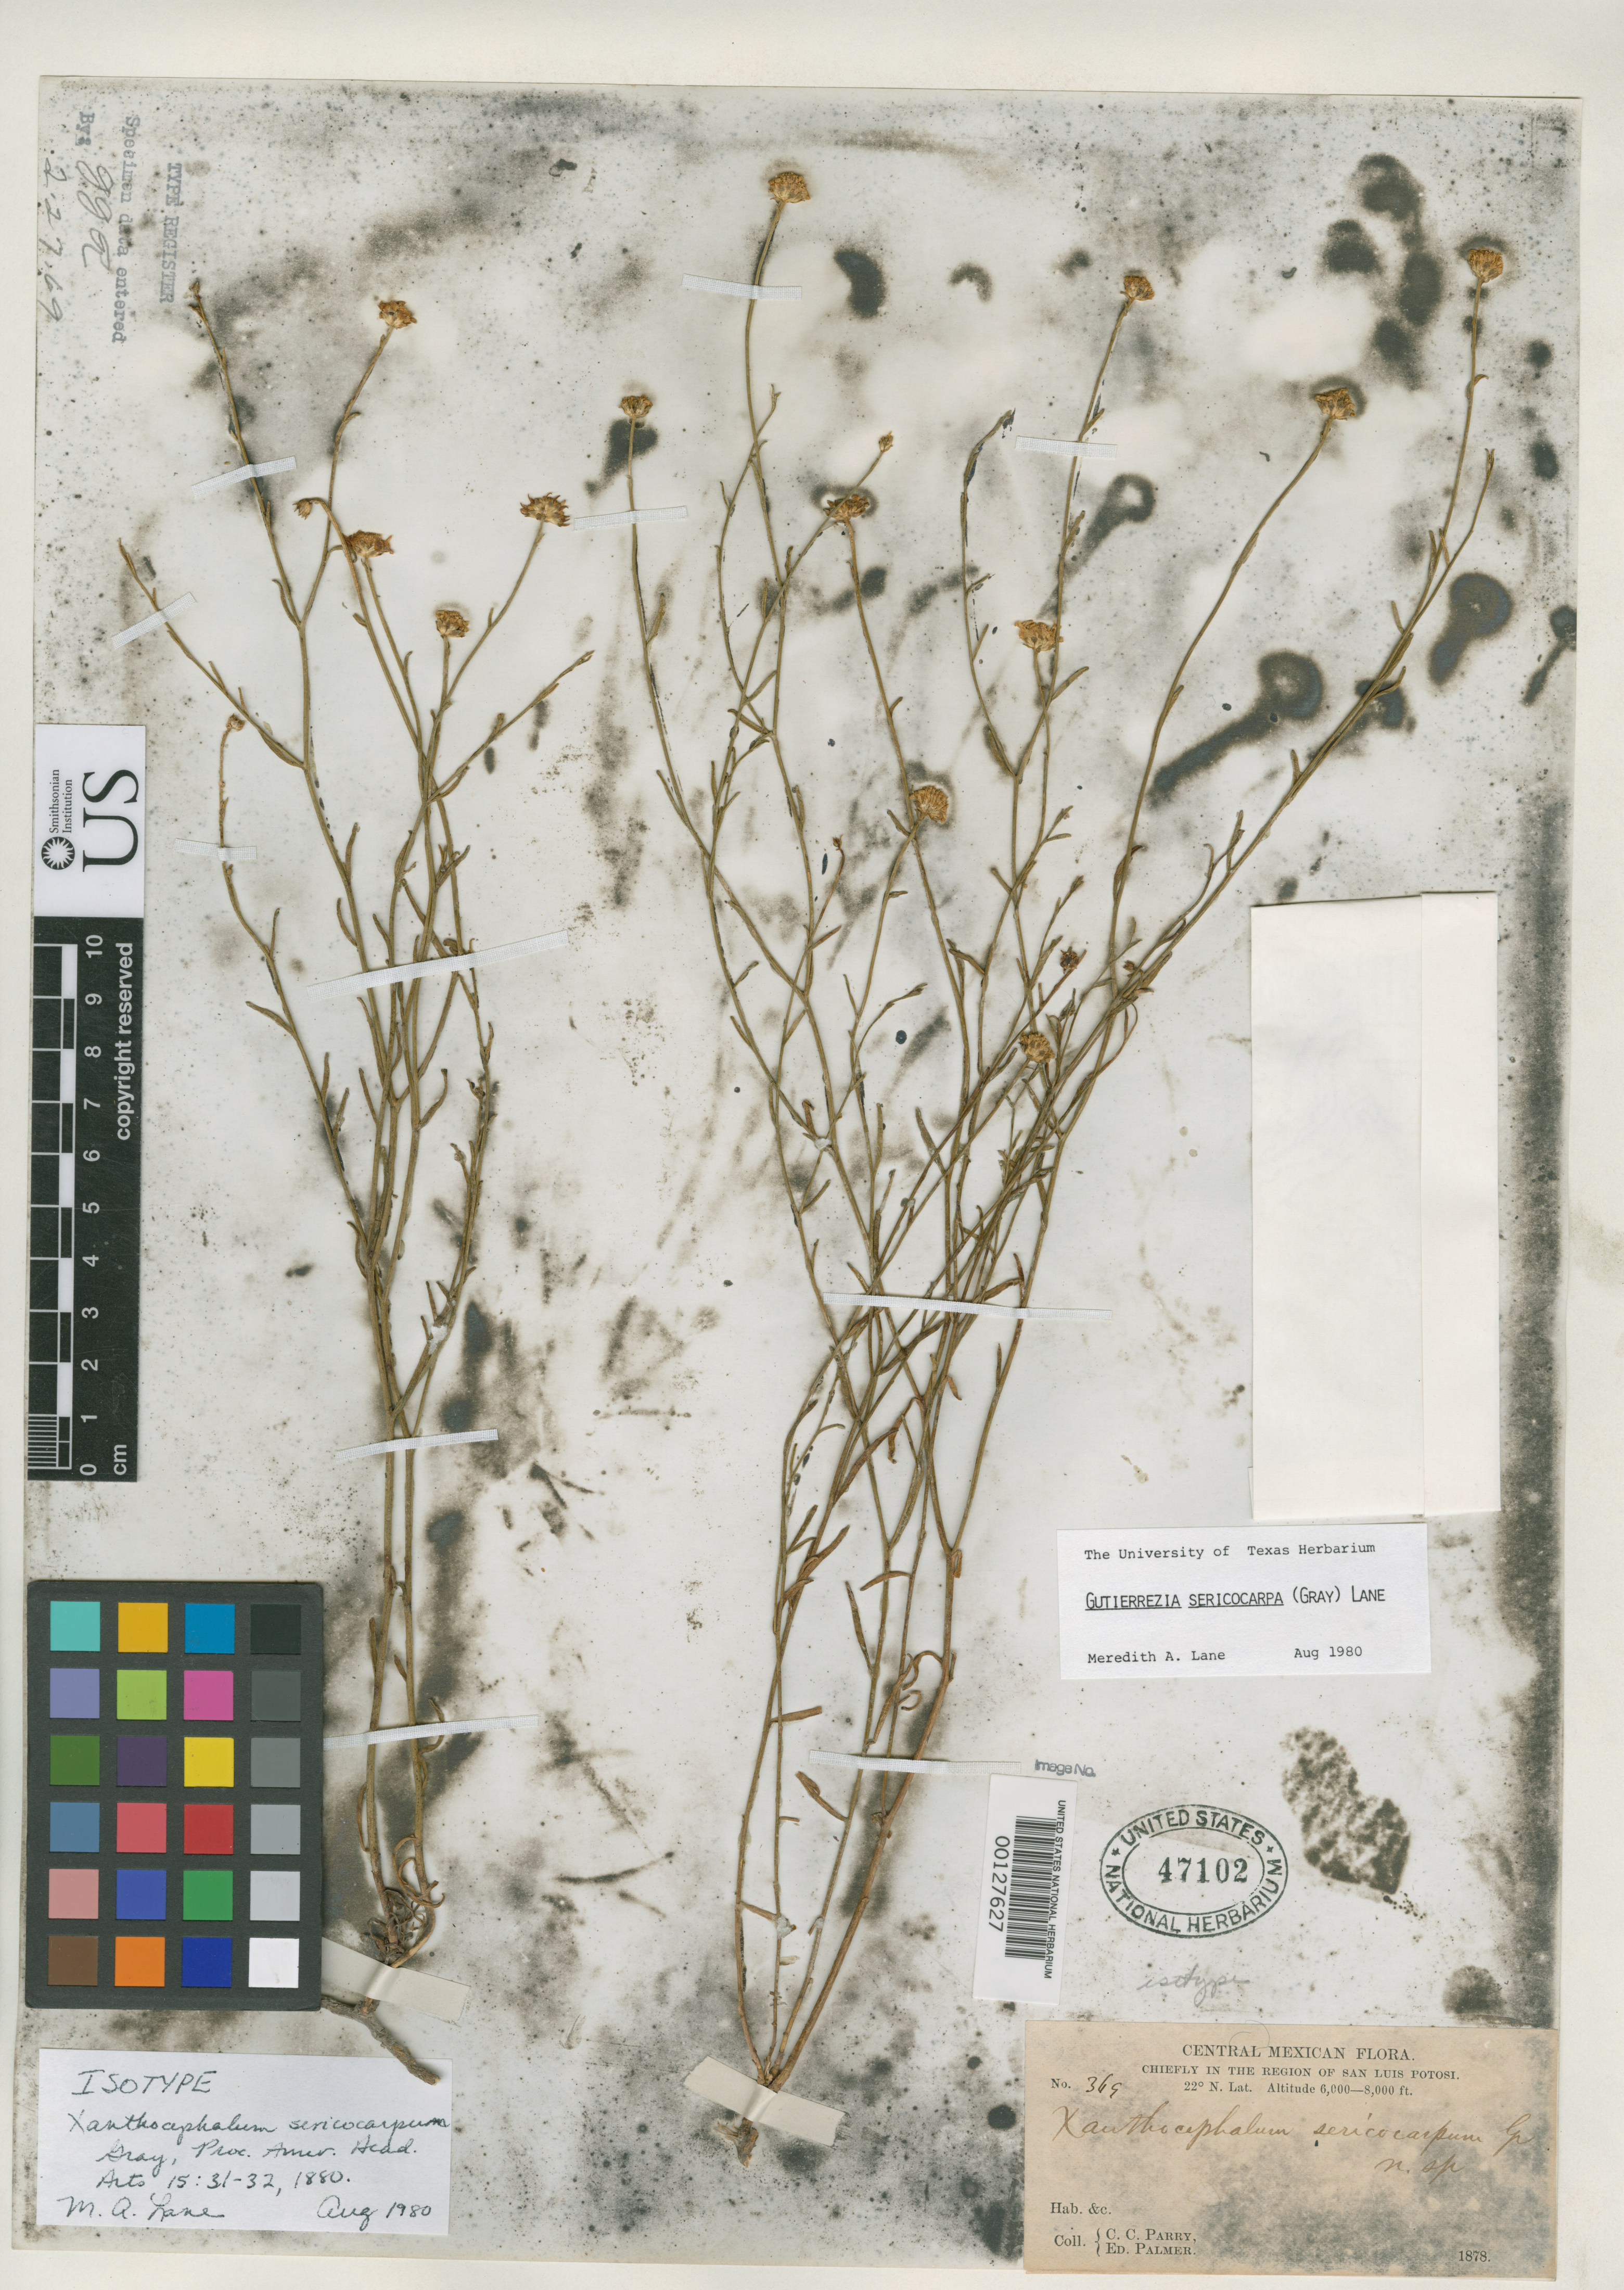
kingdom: Plantae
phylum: Tracheophyta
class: Magnoliopsida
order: Asterales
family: Asteraceae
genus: Xanthocephalum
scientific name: Xanthocephalum sericocarpum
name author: A. Gray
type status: Isotype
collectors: C. C. Parry & E. Palmer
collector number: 369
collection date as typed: Jul 1878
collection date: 1878-07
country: Mexico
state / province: San Luis Potosi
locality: Near San Luis Potosi.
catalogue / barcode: US 47102